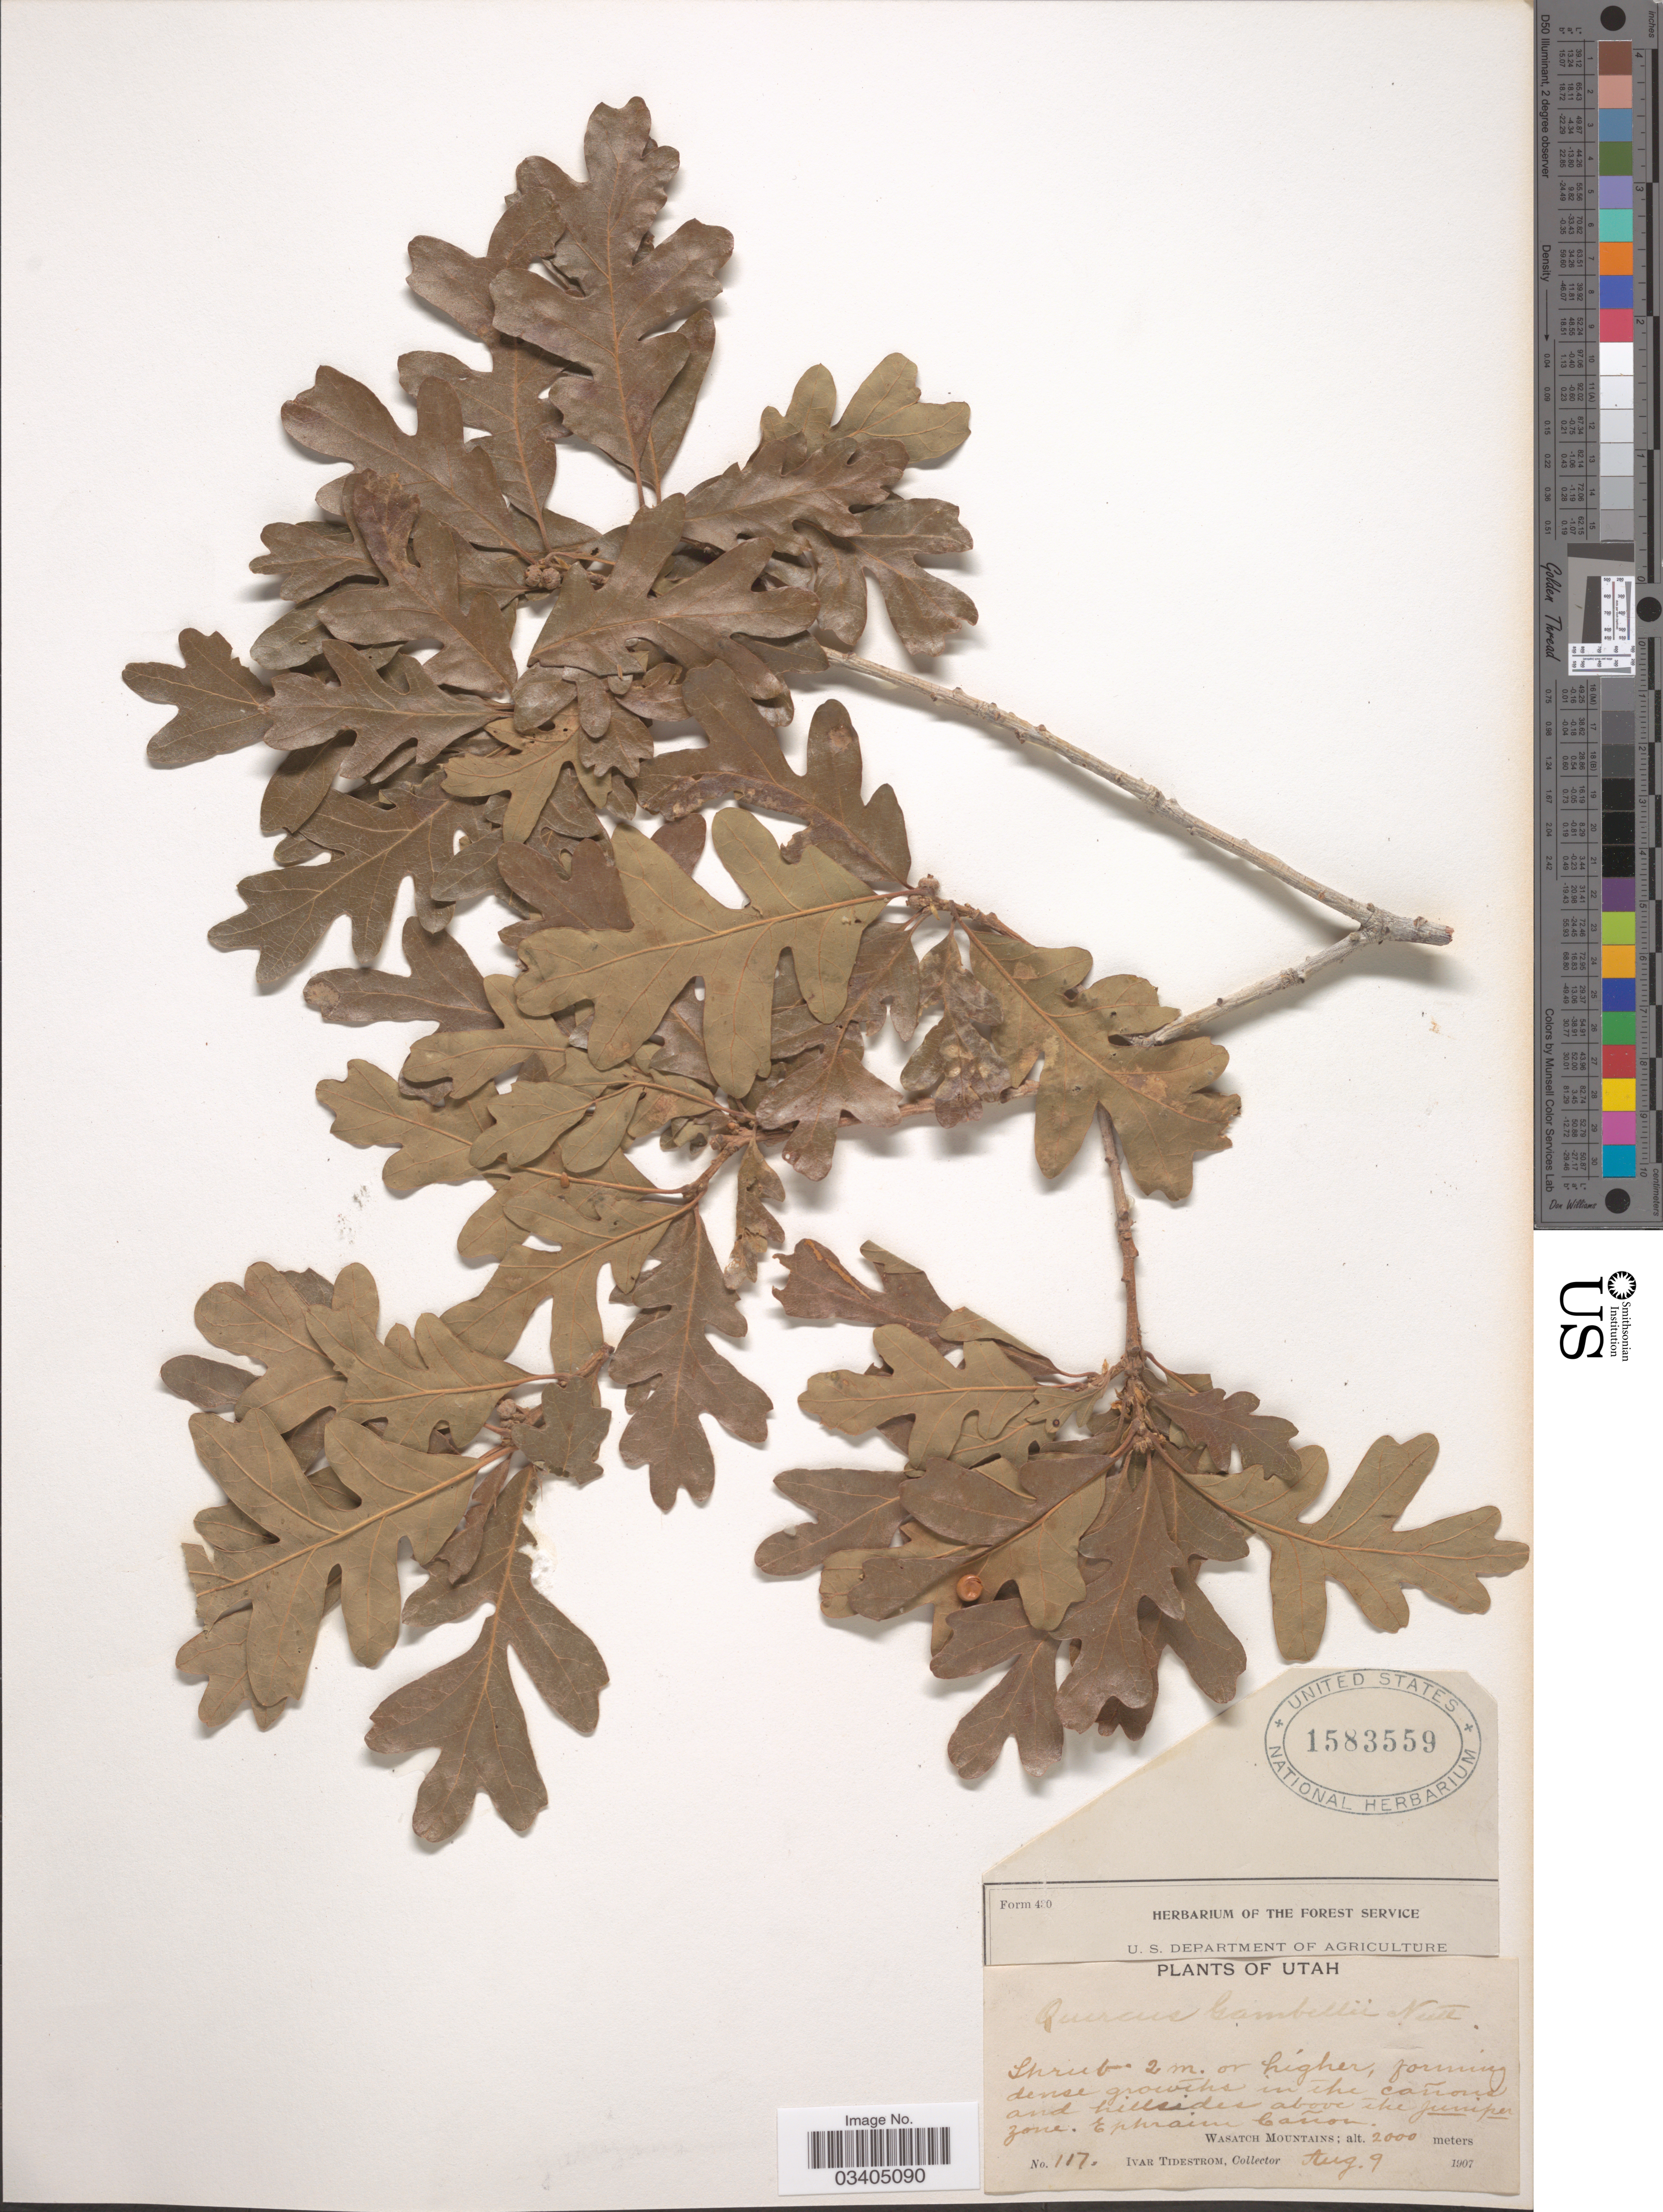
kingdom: Plantae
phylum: Tracheophyta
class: Magnoliopsida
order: Fagales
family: Fagaceae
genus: Quercus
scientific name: Quercus gambelii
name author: Nutt.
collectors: I. F. Tidestrom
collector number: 117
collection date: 1907-08-09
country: United States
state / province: Utah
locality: Forming dense growths in the cañons and hillsides above the Juniper zone, Ephraim Cañon, Wasatch Mountains.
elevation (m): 2000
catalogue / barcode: US 1583559